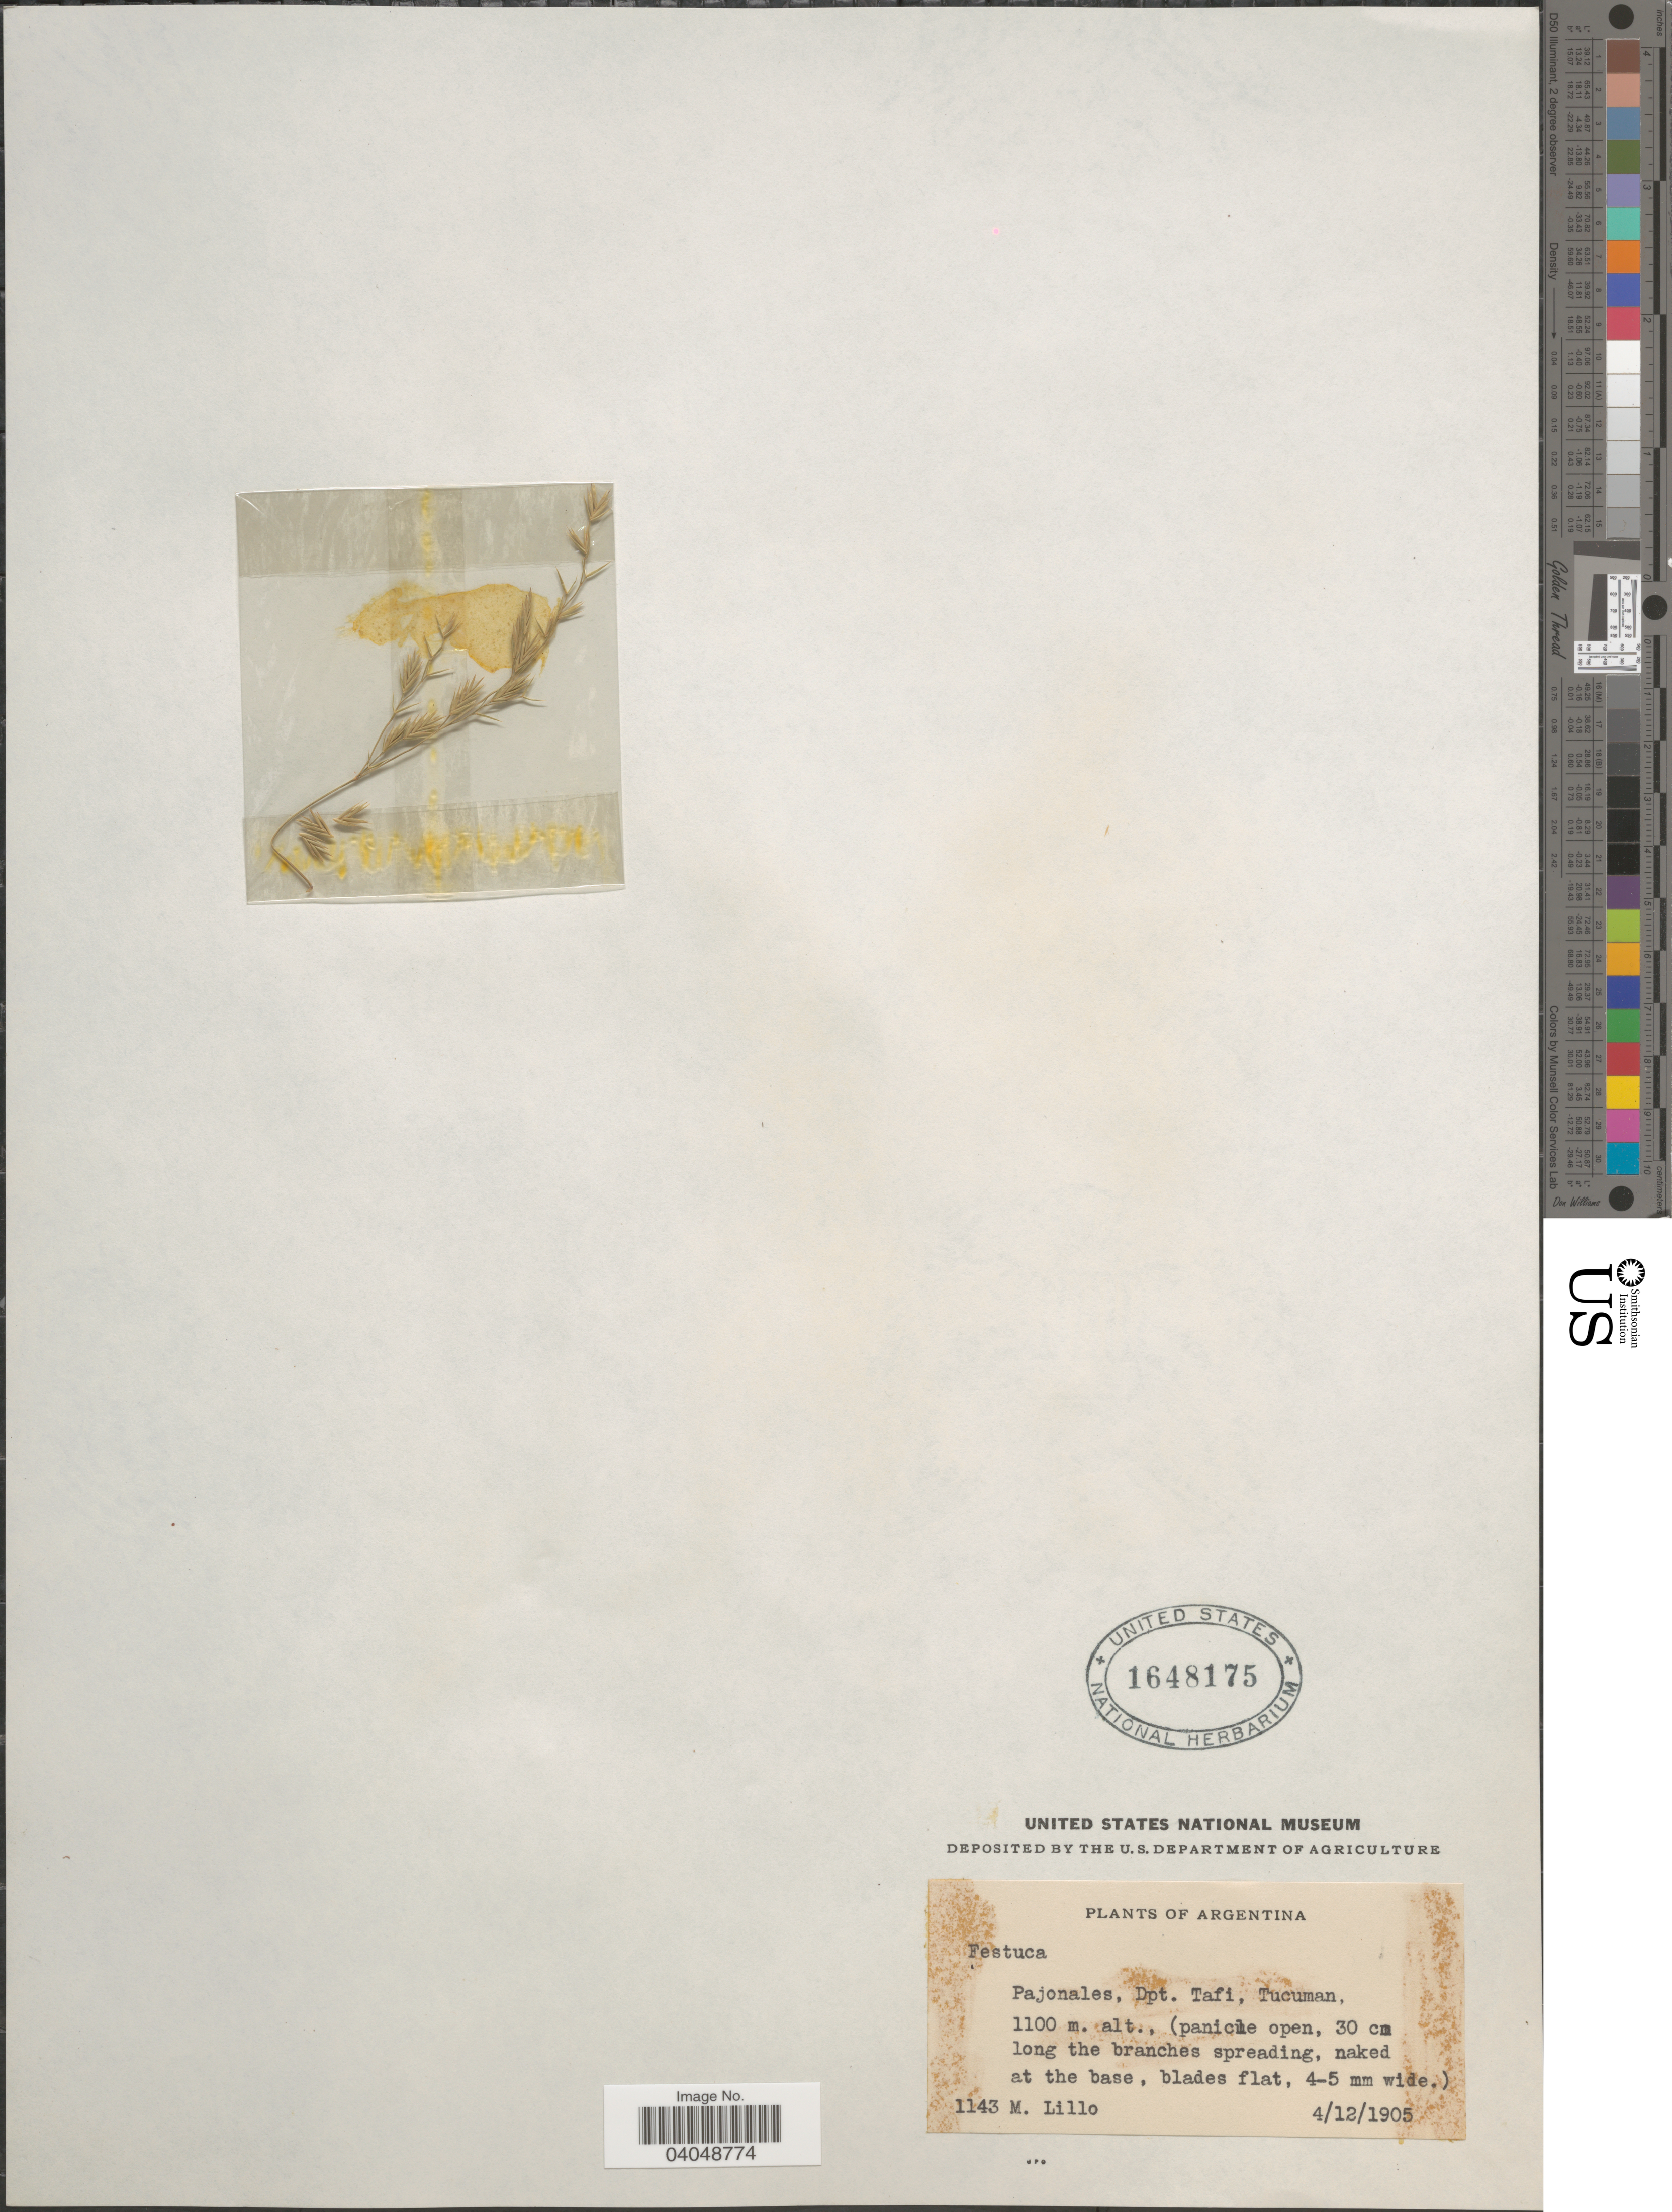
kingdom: Plantae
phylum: Tracheophyta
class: Liliopsida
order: Poales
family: Poaceae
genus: Festuca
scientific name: Festuca sp.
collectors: M. Lillo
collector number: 1143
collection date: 1905-12-04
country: Argentina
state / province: Tucuman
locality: Pajonales, Dpt. Tafi.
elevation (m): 1100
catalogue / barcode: US 1648175